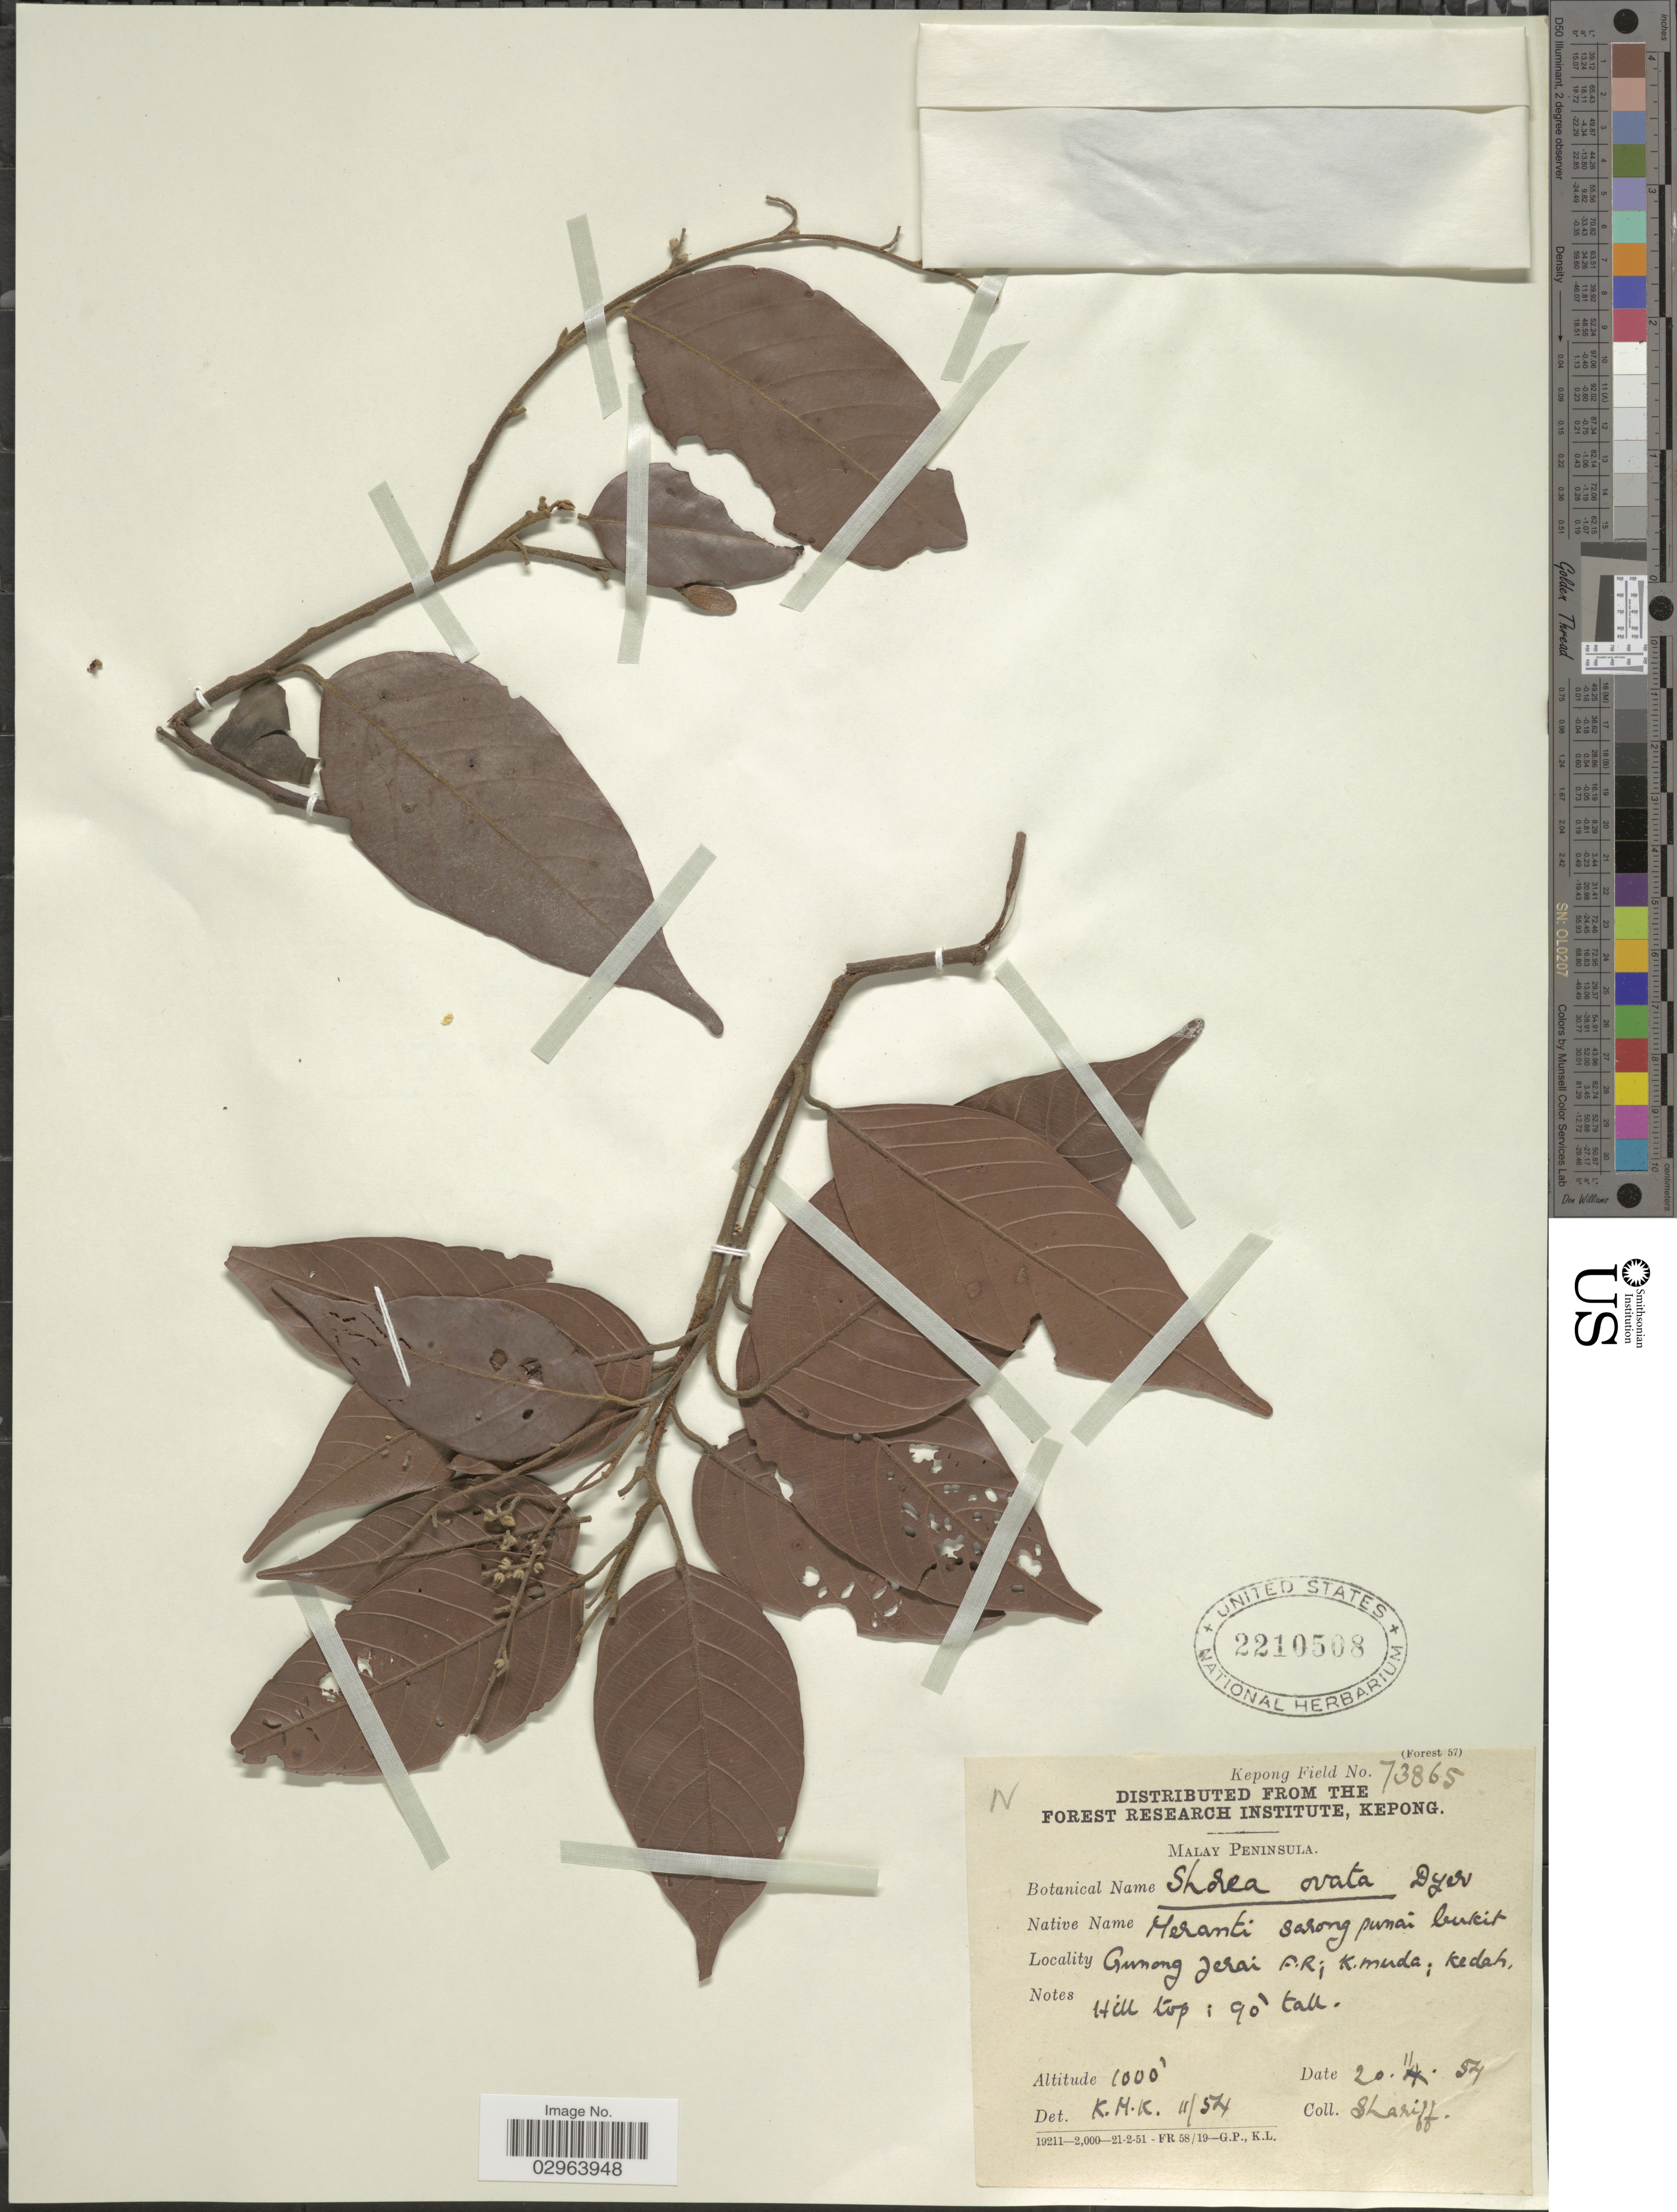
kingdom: Plantae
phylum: Tracheophyta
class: Magnoliopsida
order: Malvales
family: Dipterocarpaceae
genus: Rubroshorea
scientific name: Rubroshorea ovata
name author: (Dyer ex Brandis) P.S. Ashton & J. Heck.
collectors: Shariff.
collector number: Kepong Field 73865?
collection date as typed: Transcribed d/m/y: 20/11/54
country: Malaysia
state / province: Kedah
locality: Malay Peninsula. Gunong Jerai F.R; K.Muda.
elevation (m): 305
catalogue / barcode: US 2210508